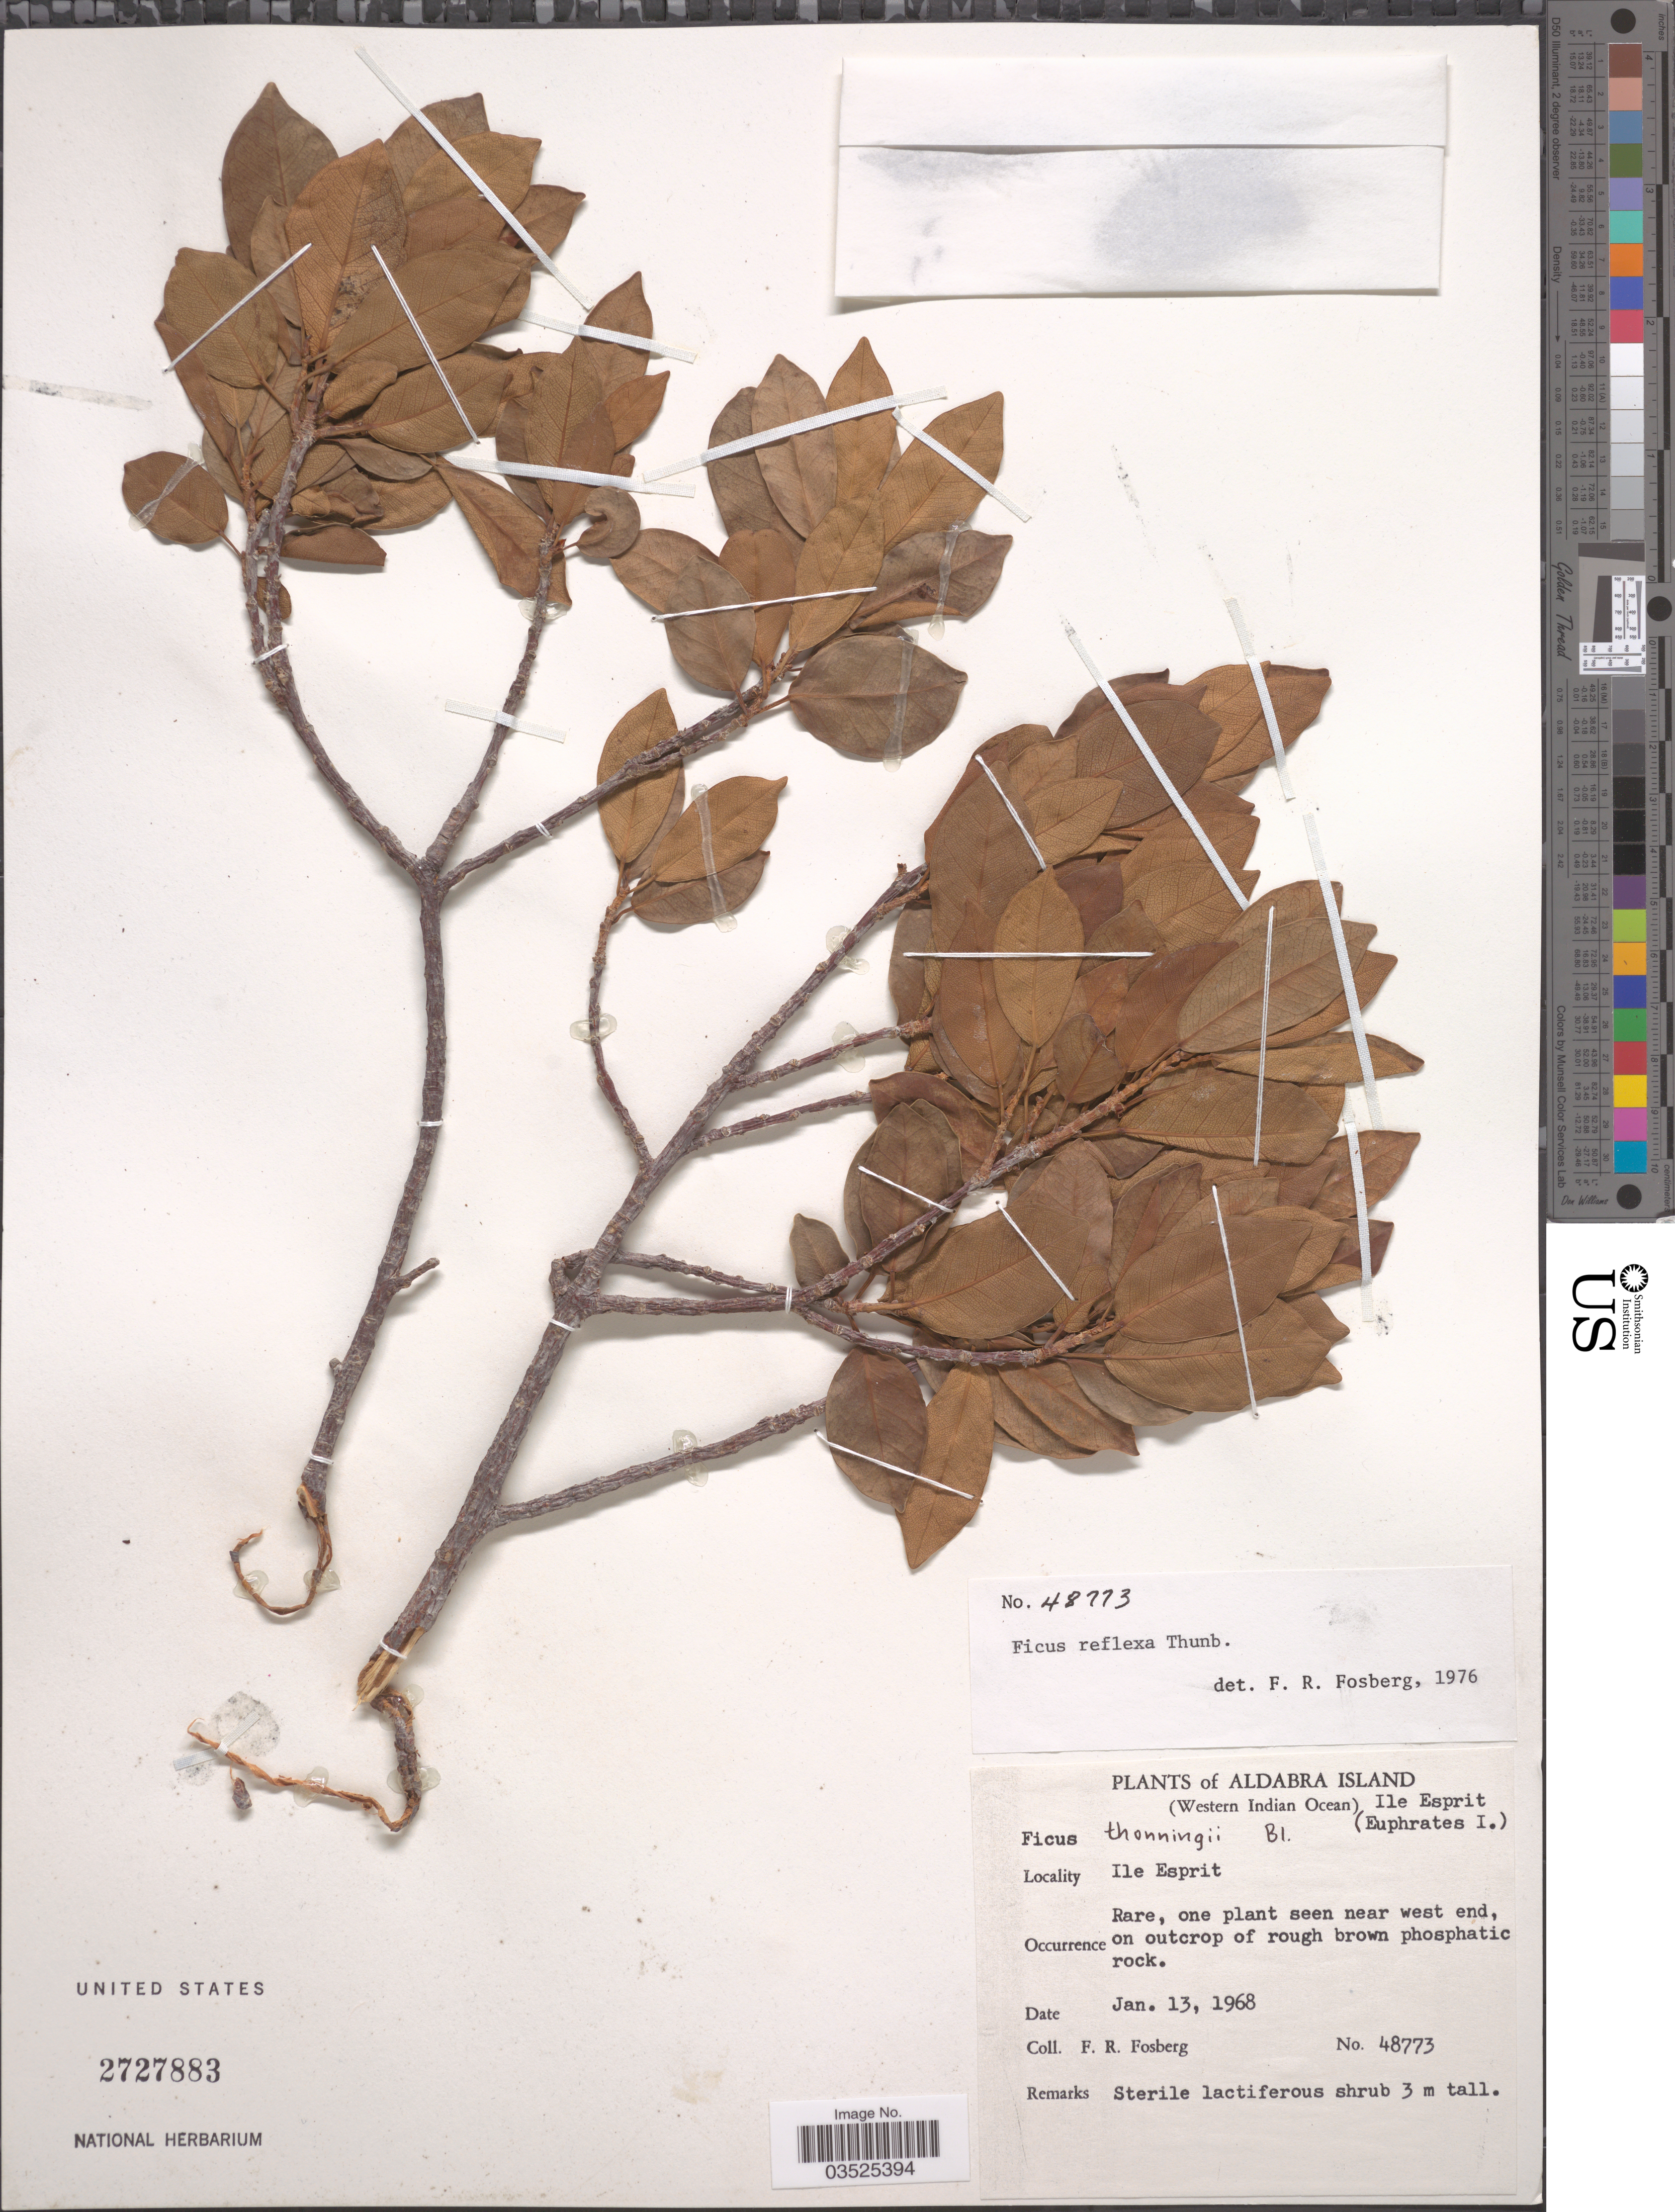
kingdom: Plantae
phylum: Tracheophyta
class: Magnoliopsida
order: Rosales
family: Moraceae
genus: Ficus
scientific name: Ficus reflexa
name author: Thunb.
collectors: F. R. Fosberg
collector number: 48773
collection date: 1968-01-13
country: Seychelles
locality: Aldabra Island. (Western Indian Ocean) Ile Esprit (Euphrates I.). Ile Esprit.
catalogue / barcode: US 2727883